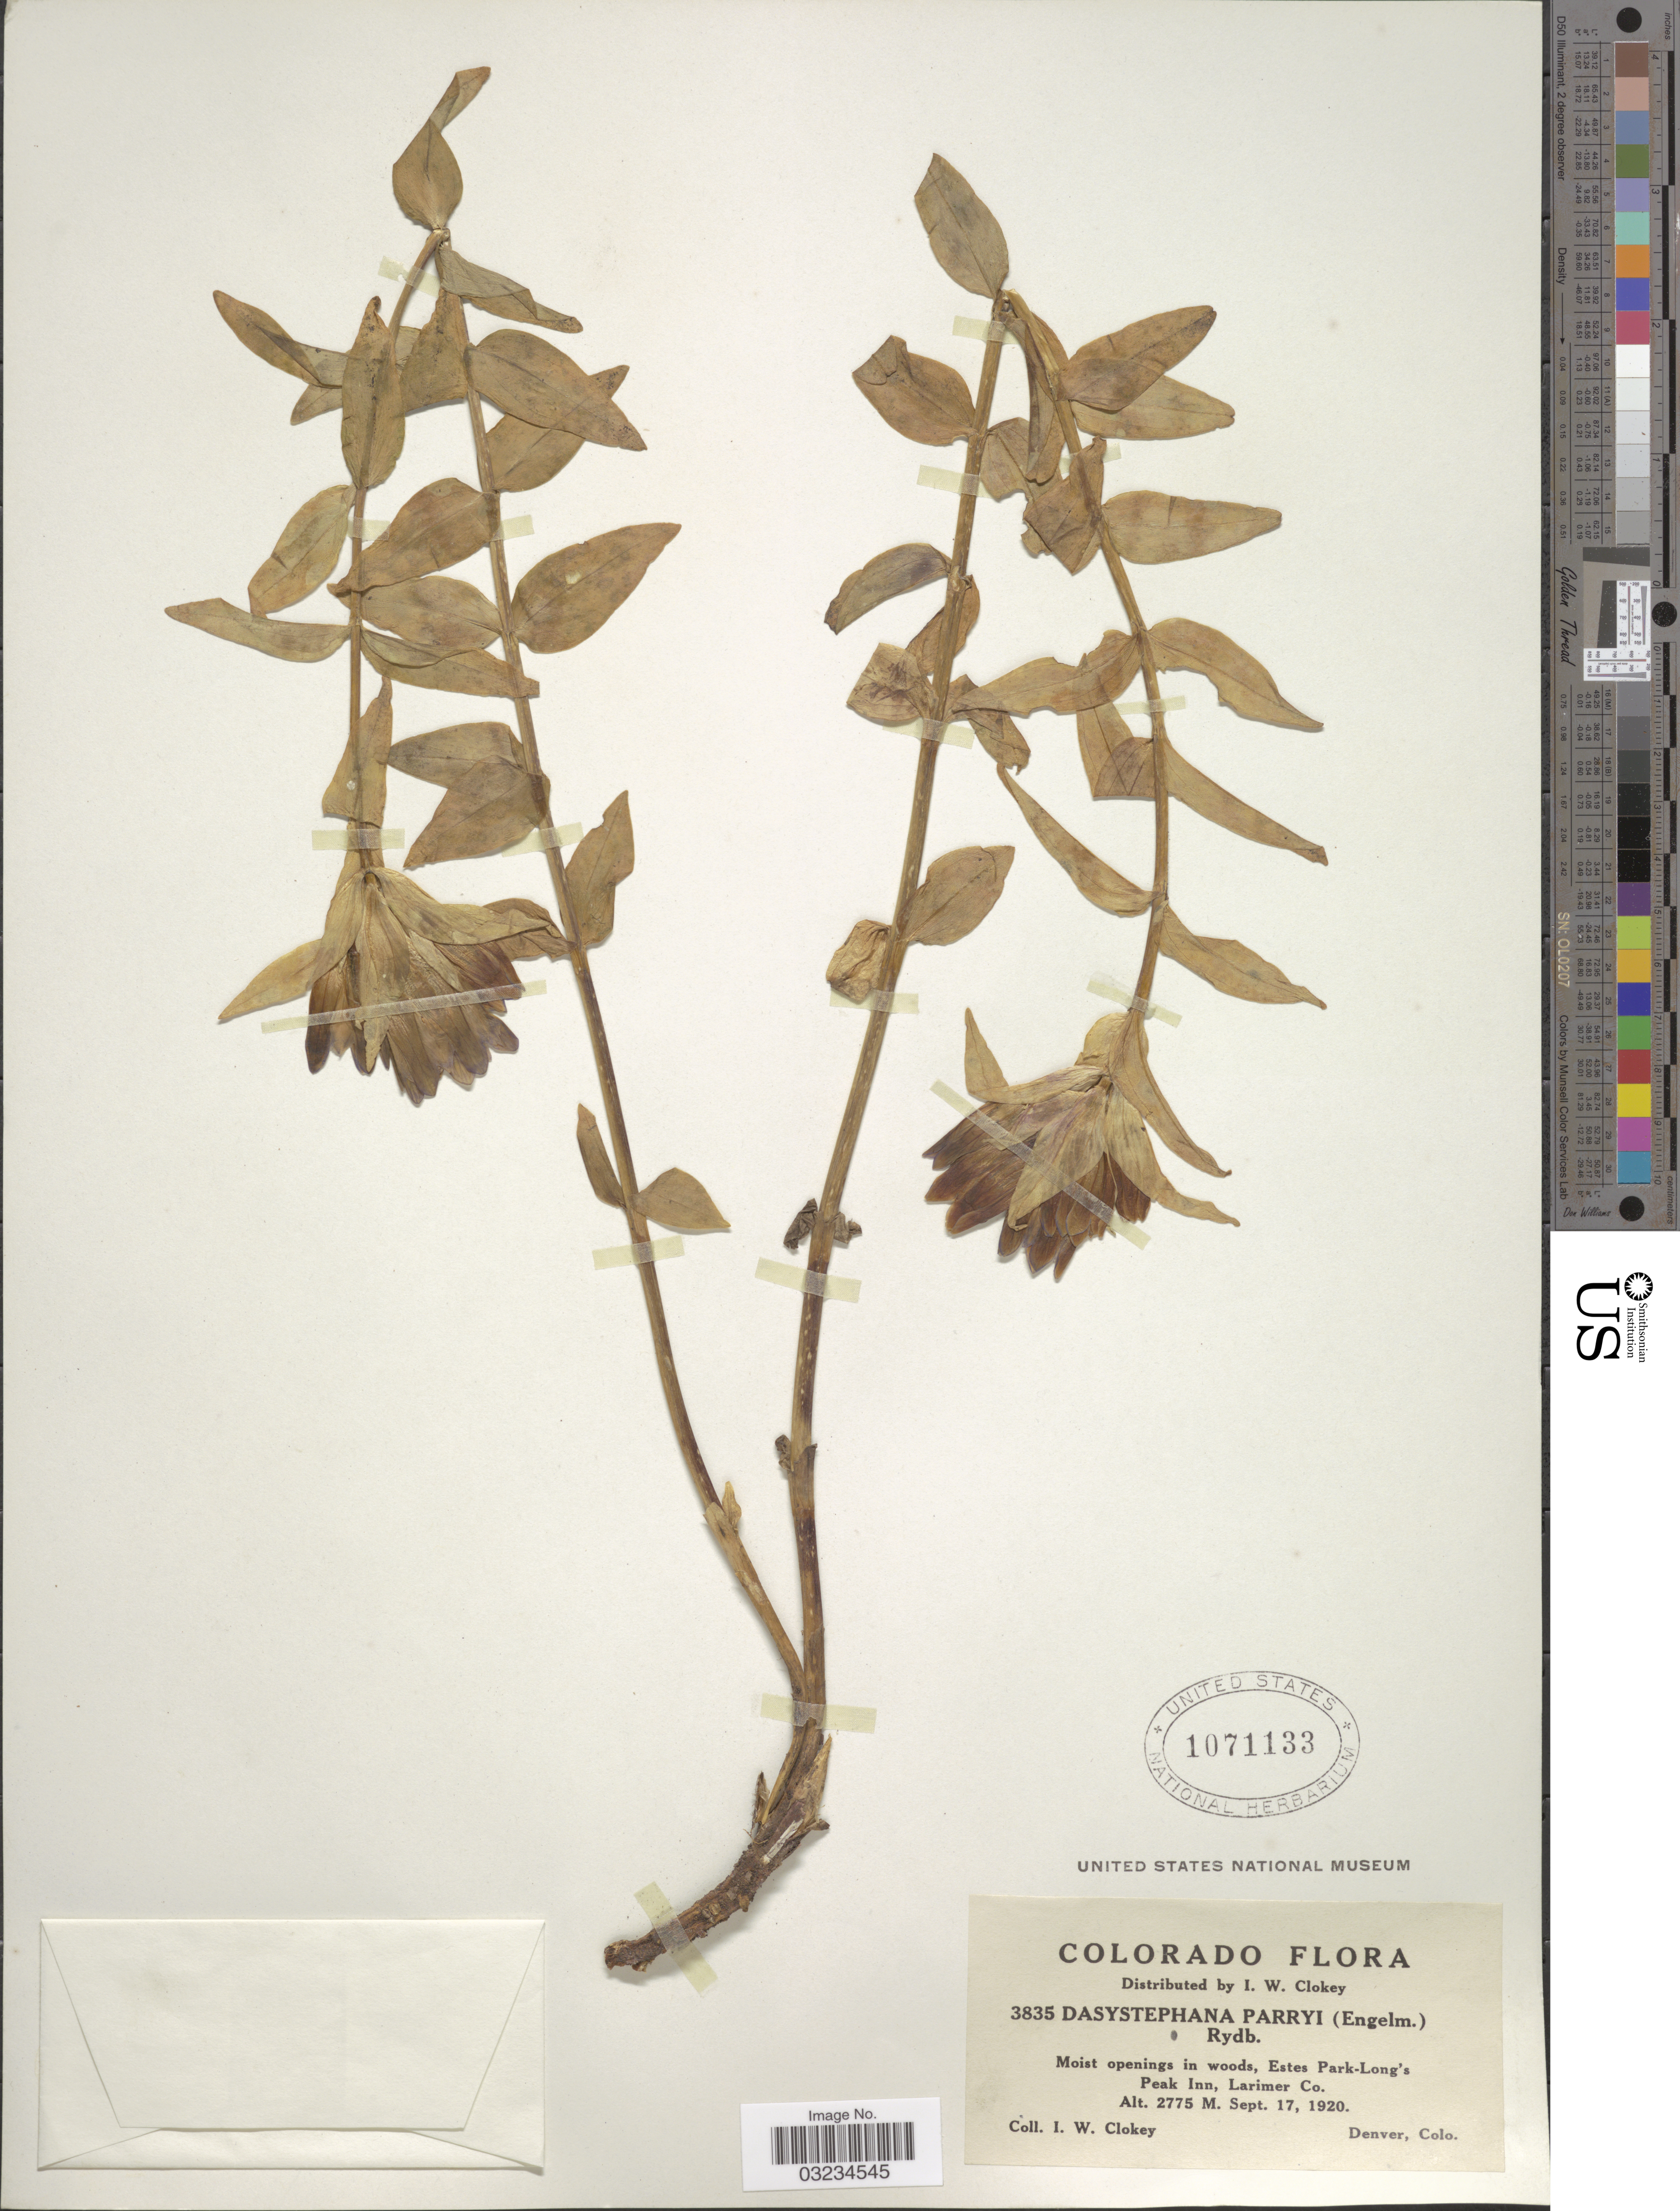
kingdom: Plantae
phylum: Tracheophyta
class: Magnoliopsida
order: Gentianales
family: Gentianaceae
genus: Gentiana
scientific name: Gentiana parryi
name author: Engelm.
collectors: I. W. Clokey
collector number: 3835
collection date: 1920-09-17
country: United States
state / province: Colorado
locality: Moist openings in woods, Estes Park-Long's Peak Inn, Larimer Co.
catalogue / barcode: US 1071133